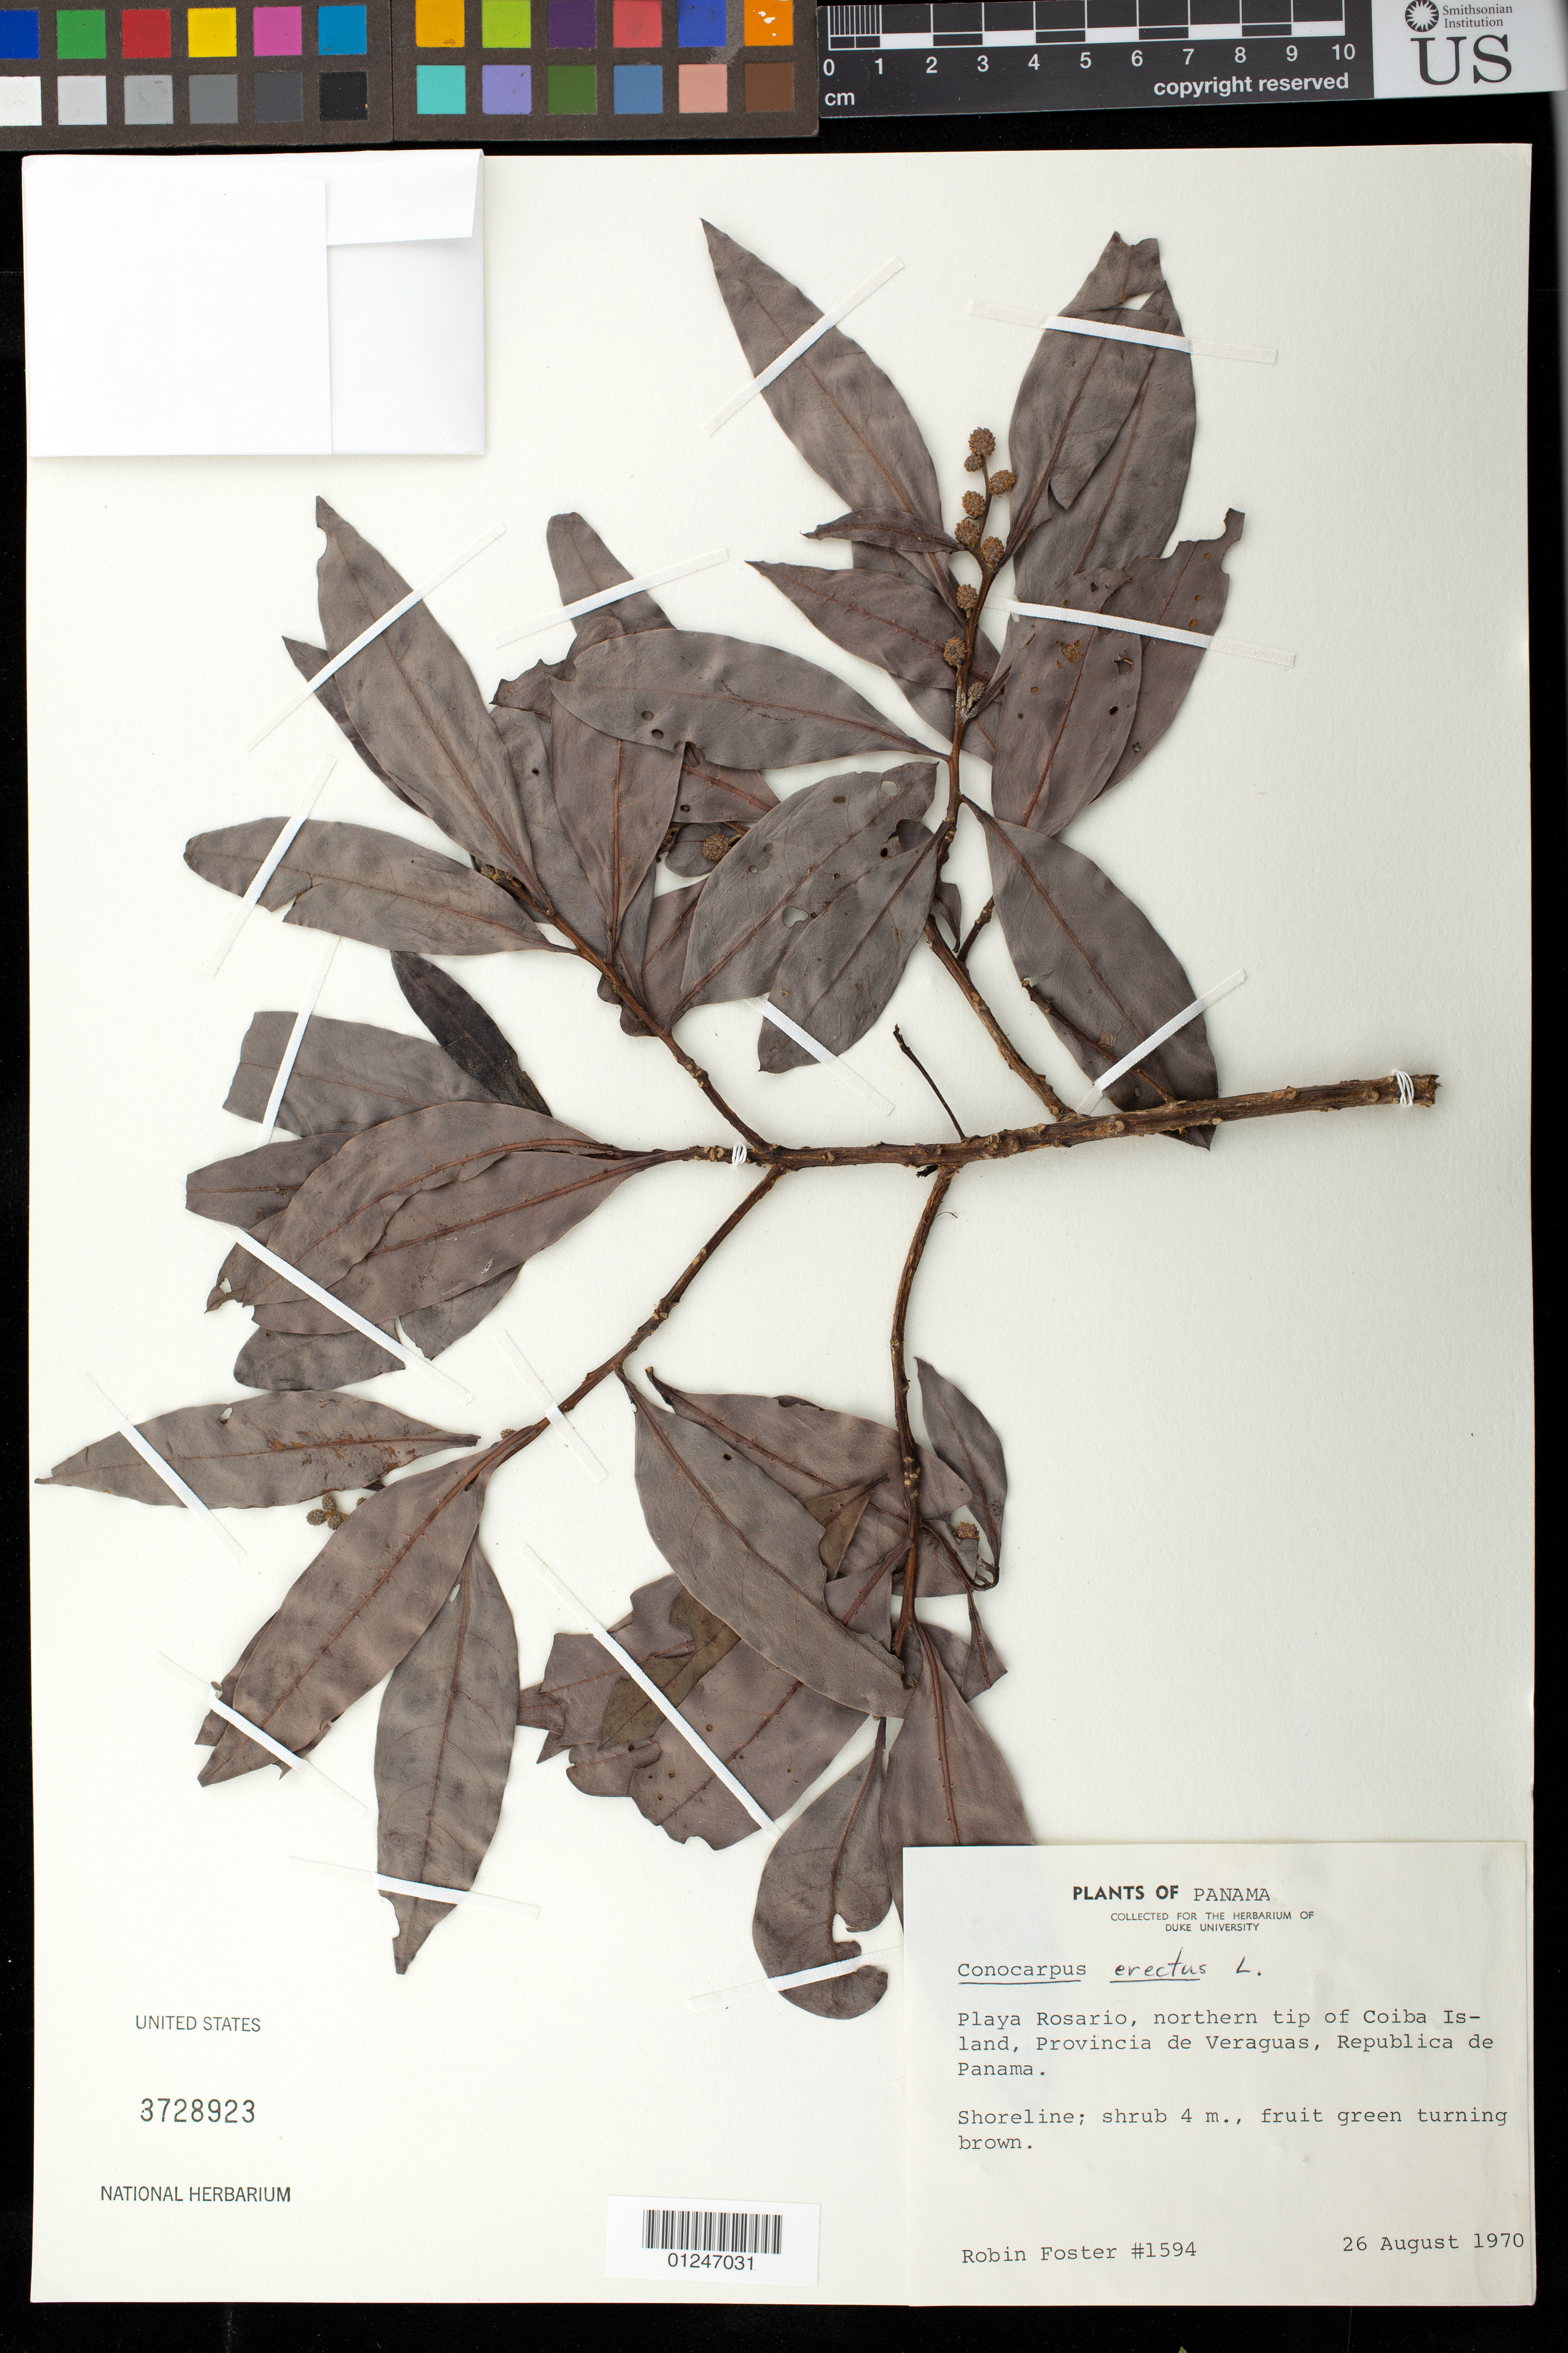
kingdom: Plantae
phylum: Tracheophyta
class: Magnoliopsida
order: Myrtales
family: Combretaceae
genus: Conocarpus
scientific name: Conocarpus erectus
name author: L.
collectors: R. B. Foster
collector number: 1594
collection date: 1970-08-26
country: Panama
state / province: Veraguas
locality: Playa Rosario, northern tip of Coiba Island.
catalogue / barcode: US 3728923